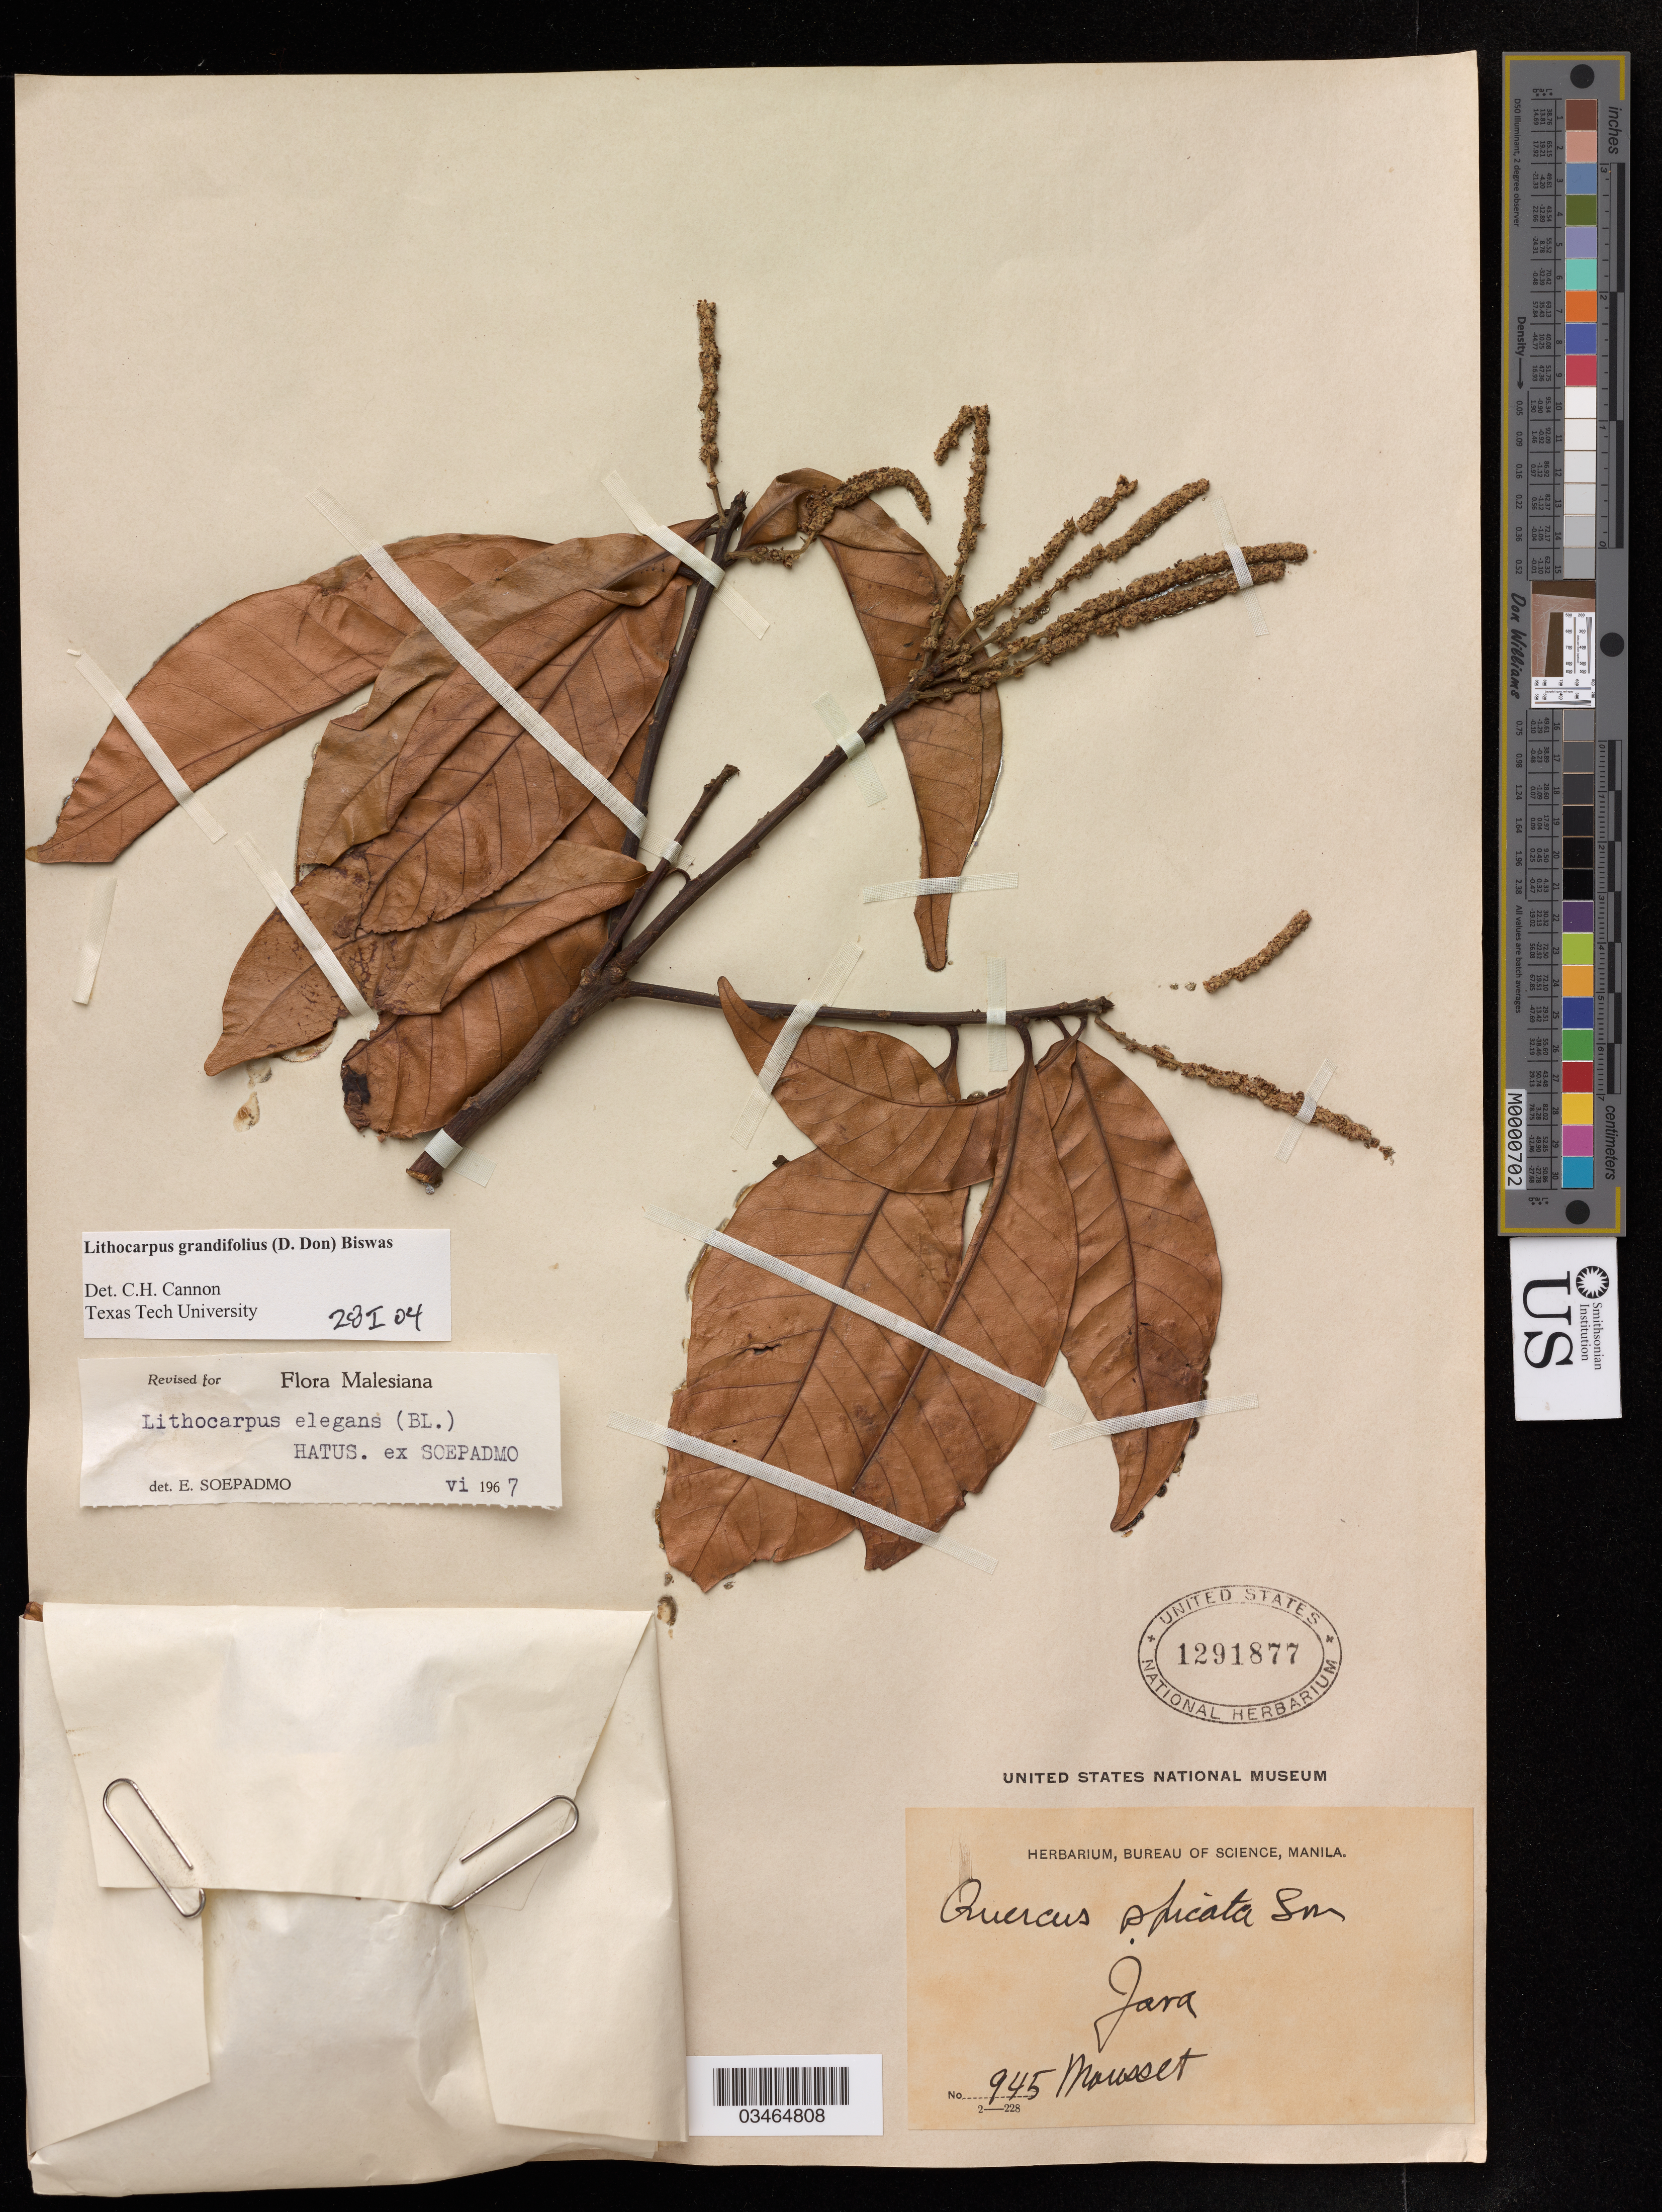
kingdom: Plantae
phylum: Tracheophyta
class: Magnoliopsida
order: Fagales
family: Fagaceae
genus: Lithocarpus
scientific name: Lithocarpus grandifolius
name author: (D. Don) S. N. Biswas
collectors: Mousset, --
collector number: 945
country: Indonesia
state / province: Java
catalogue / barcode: US 1291877